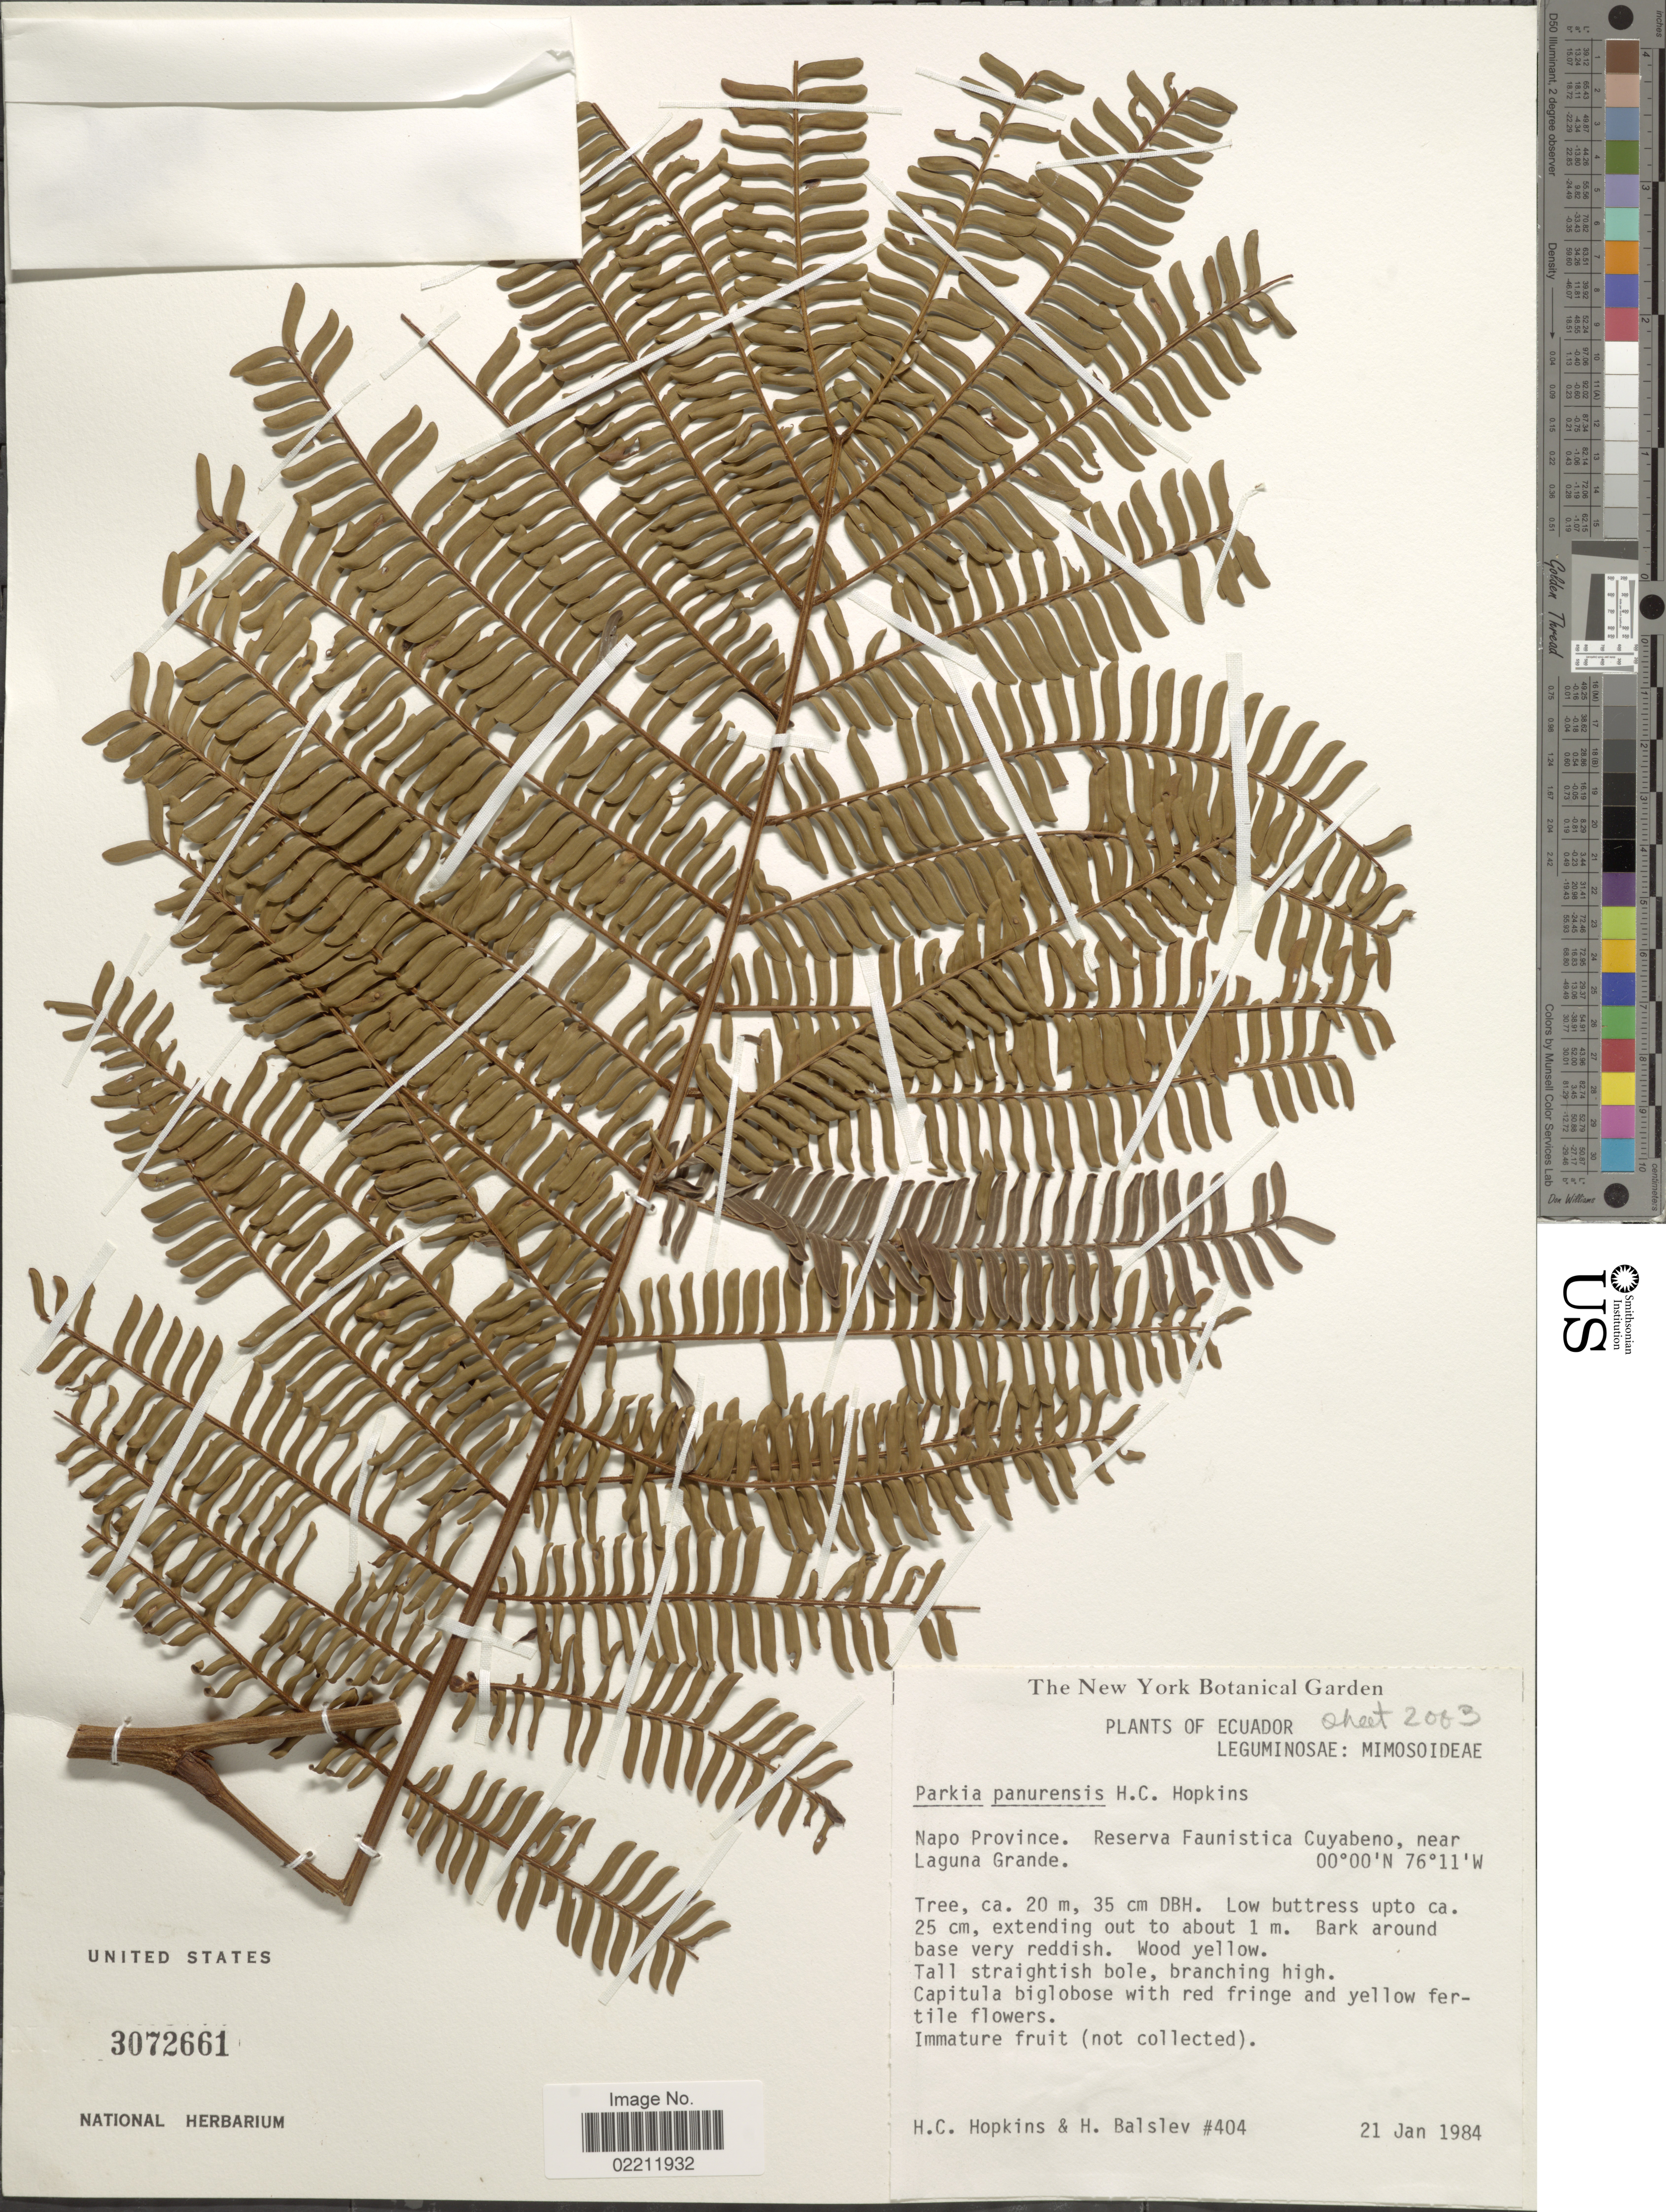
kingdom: Plantae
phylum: Tracheophyta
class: Magnoliopsida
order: Fabales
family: Fabaceae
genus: Parkia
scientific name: Parkia panurensis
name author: Benth.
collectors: H. Hopkins & H. Balslev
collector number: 404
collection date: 1984-01-21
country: Ecuador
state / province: Napo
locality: Napo Province, Reserva Faunistica Cuyabeno near Laguna Grande.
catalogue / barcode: US 3072661